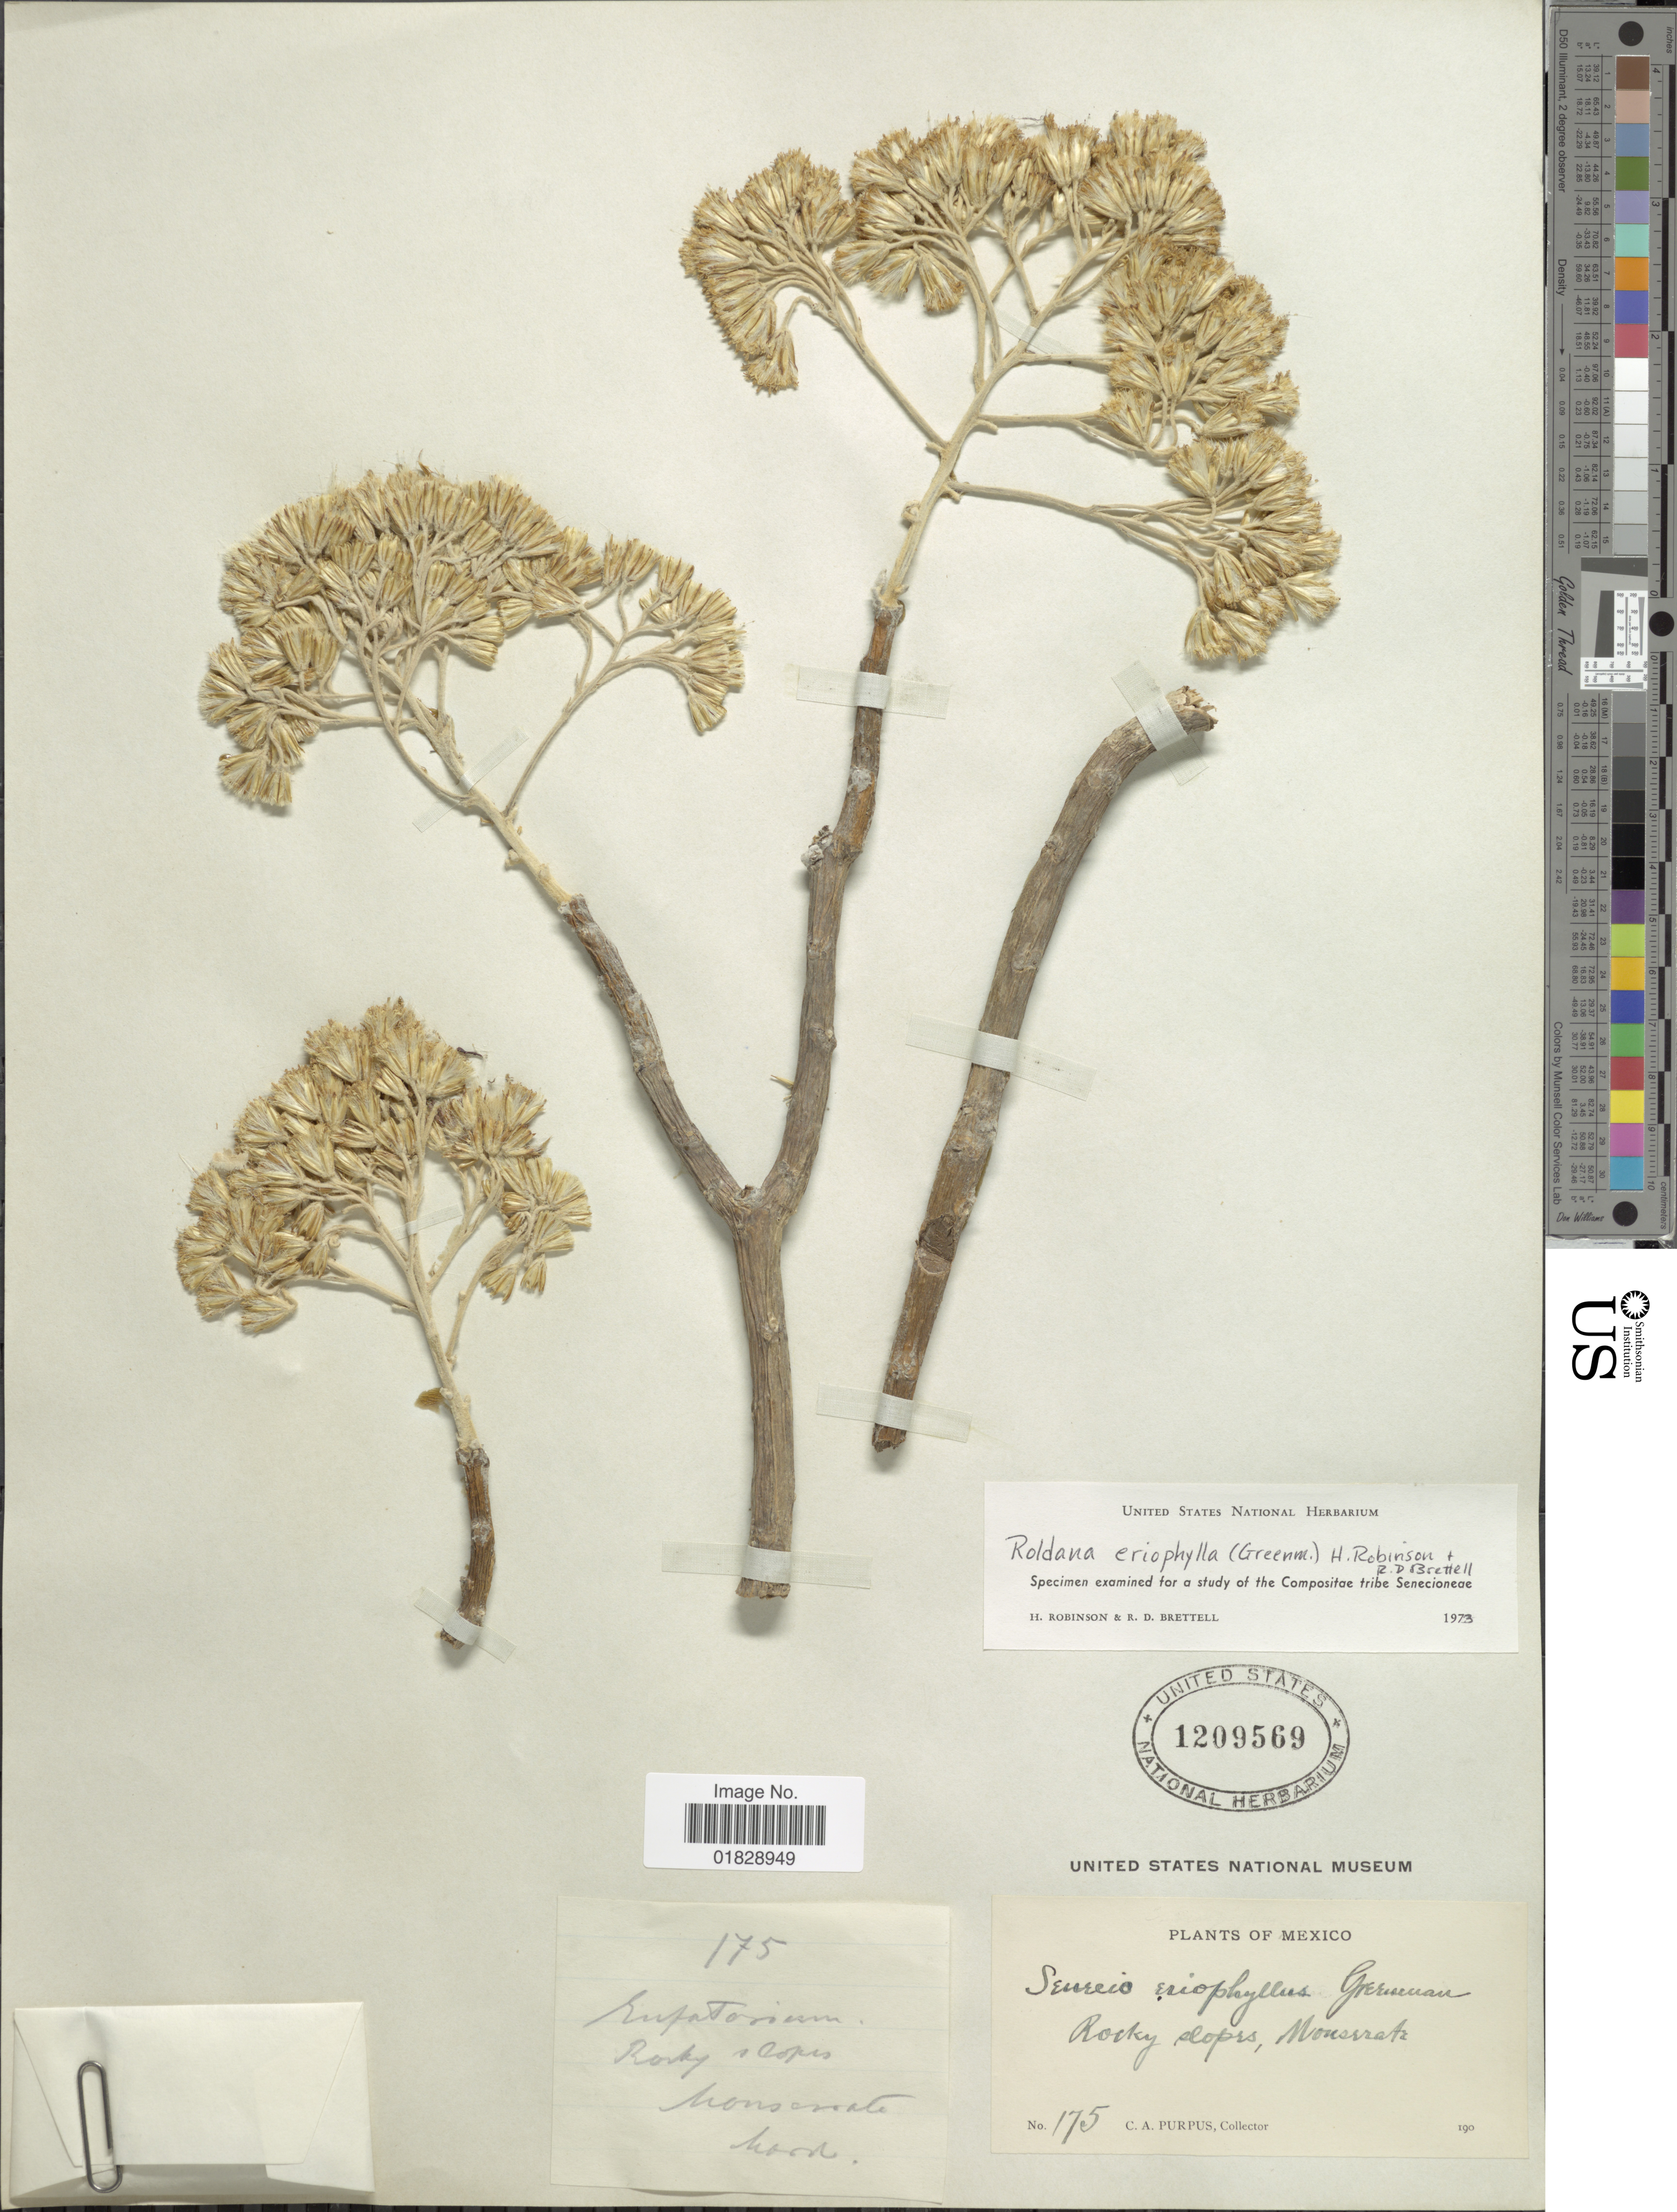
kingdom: Plantae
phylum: Tracheophyta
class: Magnoliopsida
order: Asterales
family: Asteraceae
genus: Roldana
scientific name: Roldana eriophylla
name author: (Greenm.) H. Rob. & Brettell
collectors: C. A. Purpus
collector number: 175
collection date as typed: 190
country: Mexico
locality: Rocky slopes, Monserrate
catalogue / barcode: US 1209569